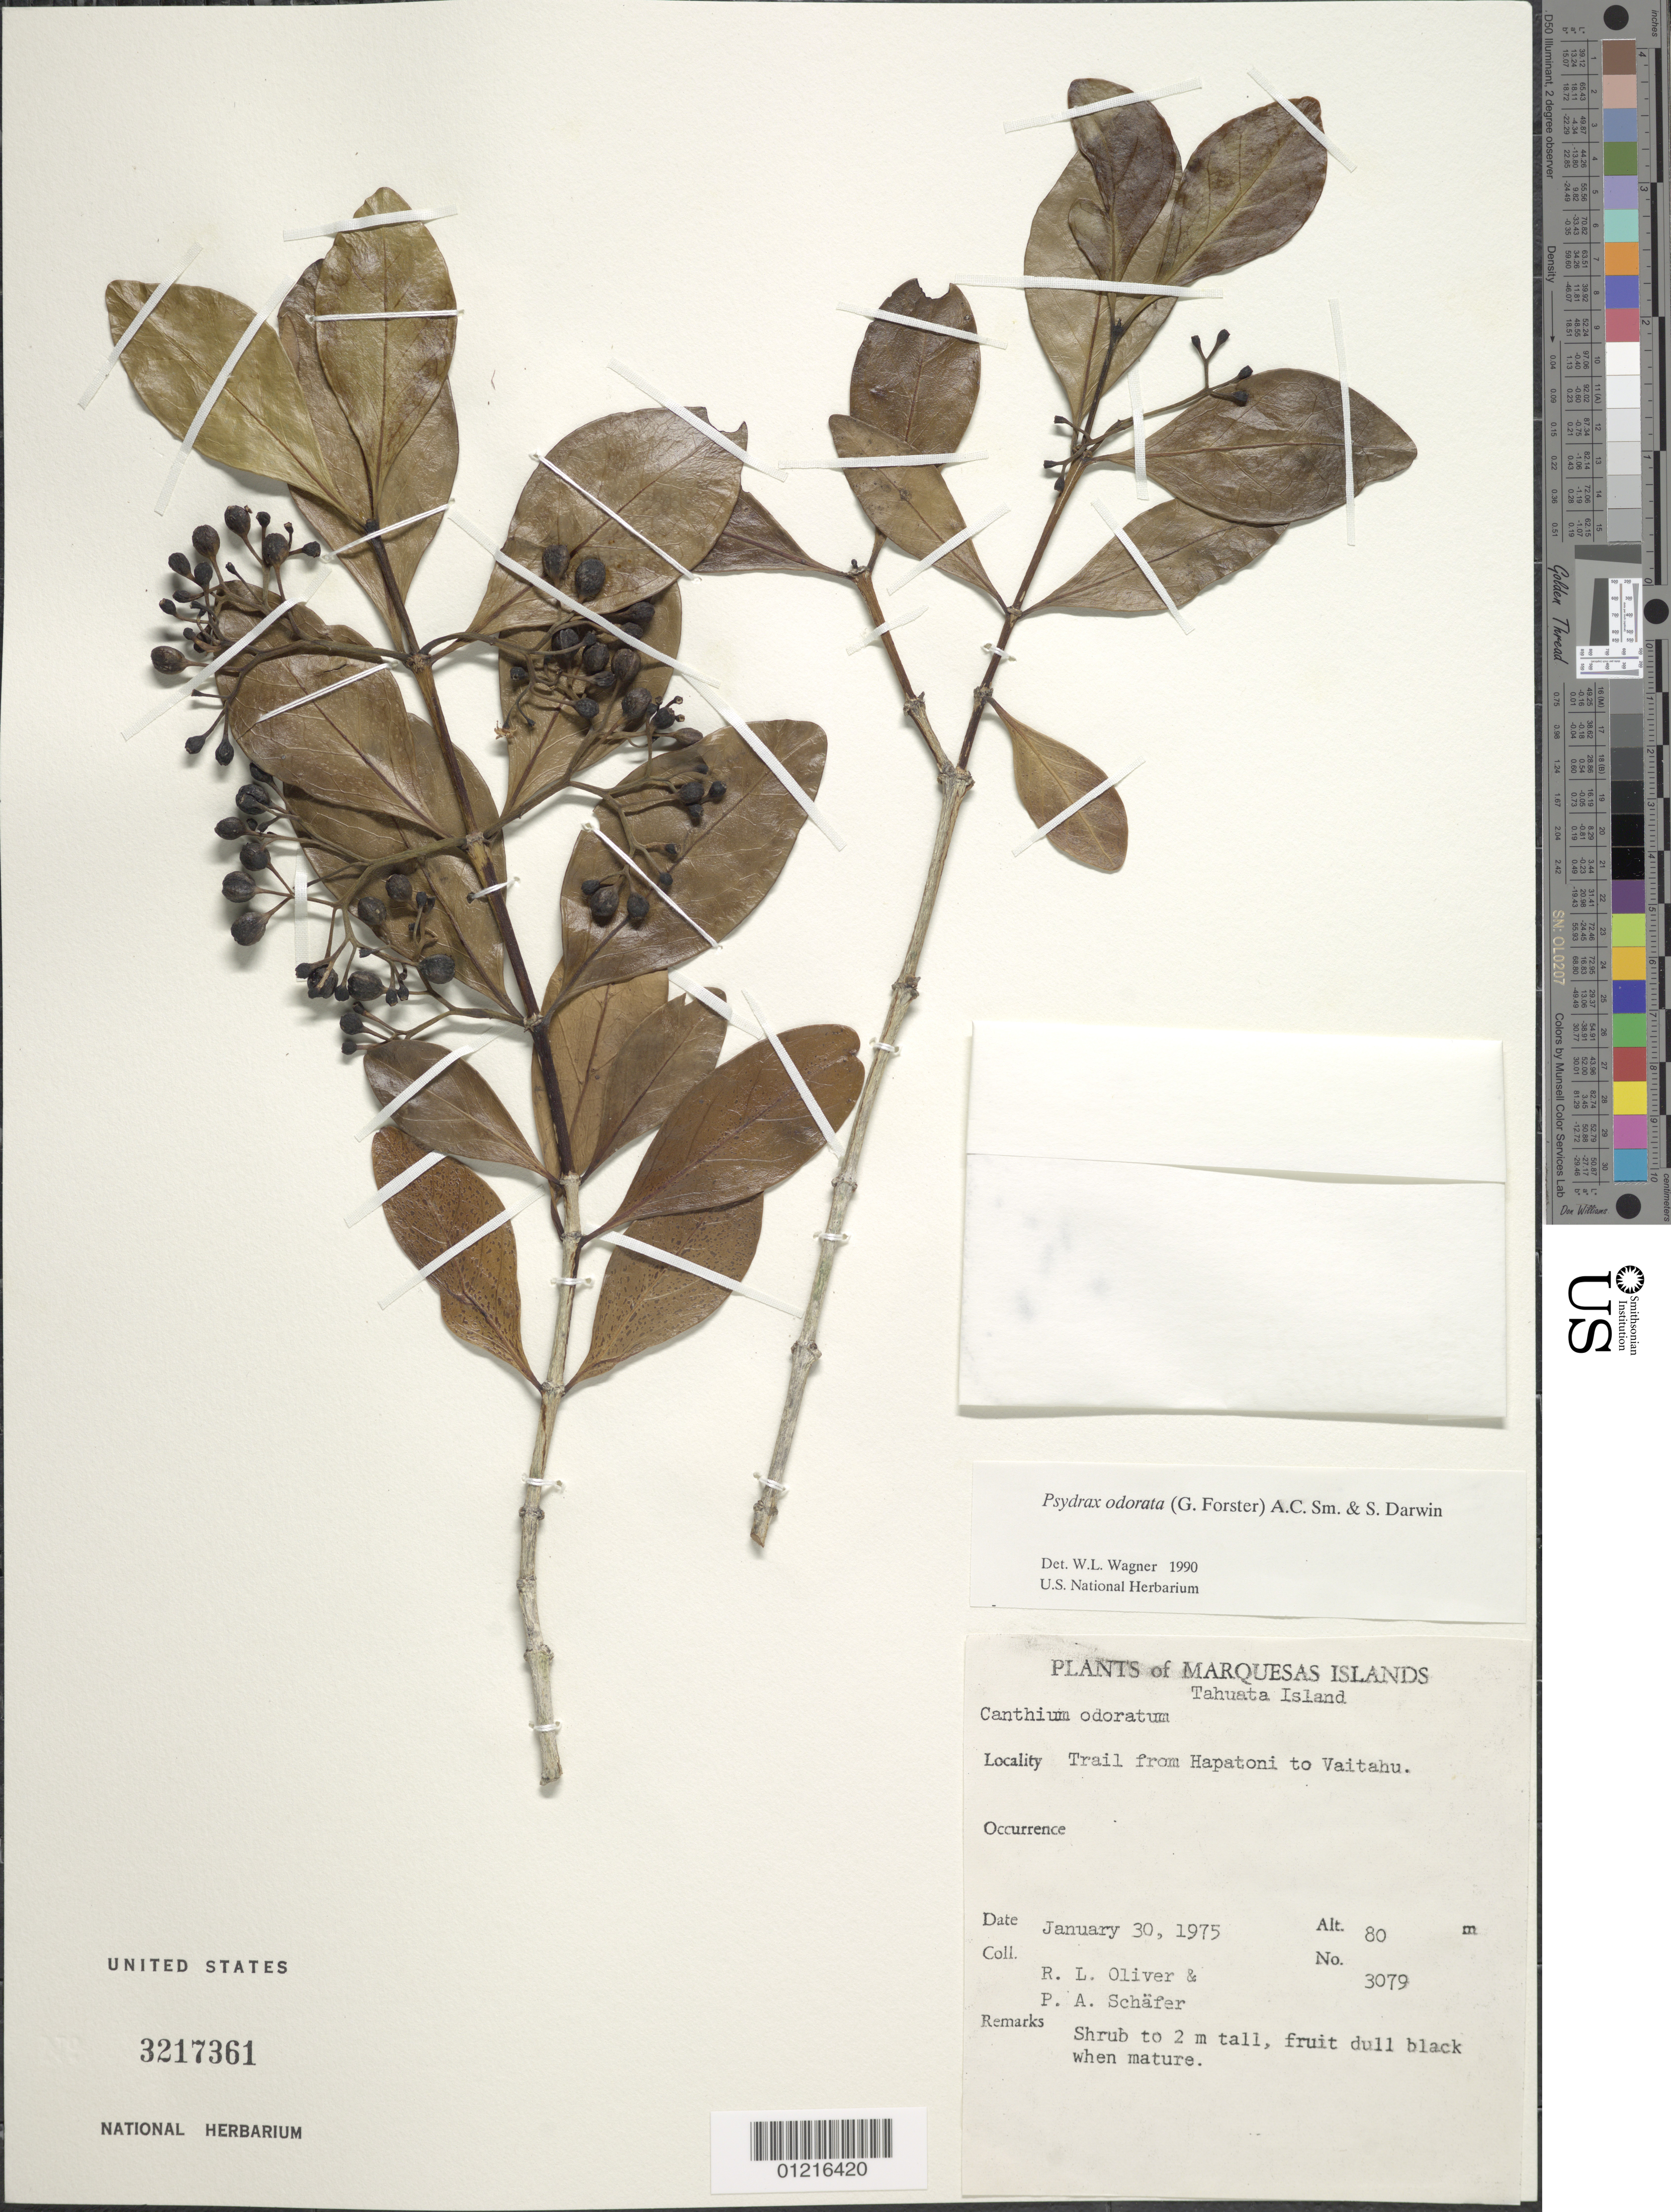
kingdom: Plantae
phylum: Tracheophyta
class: Magnoliopsida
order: Gentianales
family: Rubiaceae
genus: Psydrax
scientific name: Psydrax odorata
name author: (G. Forst.) A.C. Sm. & S.P. Darwin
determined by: Wagner, W. L., (BOT), Smithsonian Institution - National Museum of Natural History (UNITED STATES)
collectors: R. L. Oliver & P. A. Schäfer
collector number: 3079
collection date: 1975-01-30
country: French Polynesia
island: Tahuata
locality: Trail from Hapatoni to Vaitahu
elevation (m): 80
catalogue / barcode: US 3217361